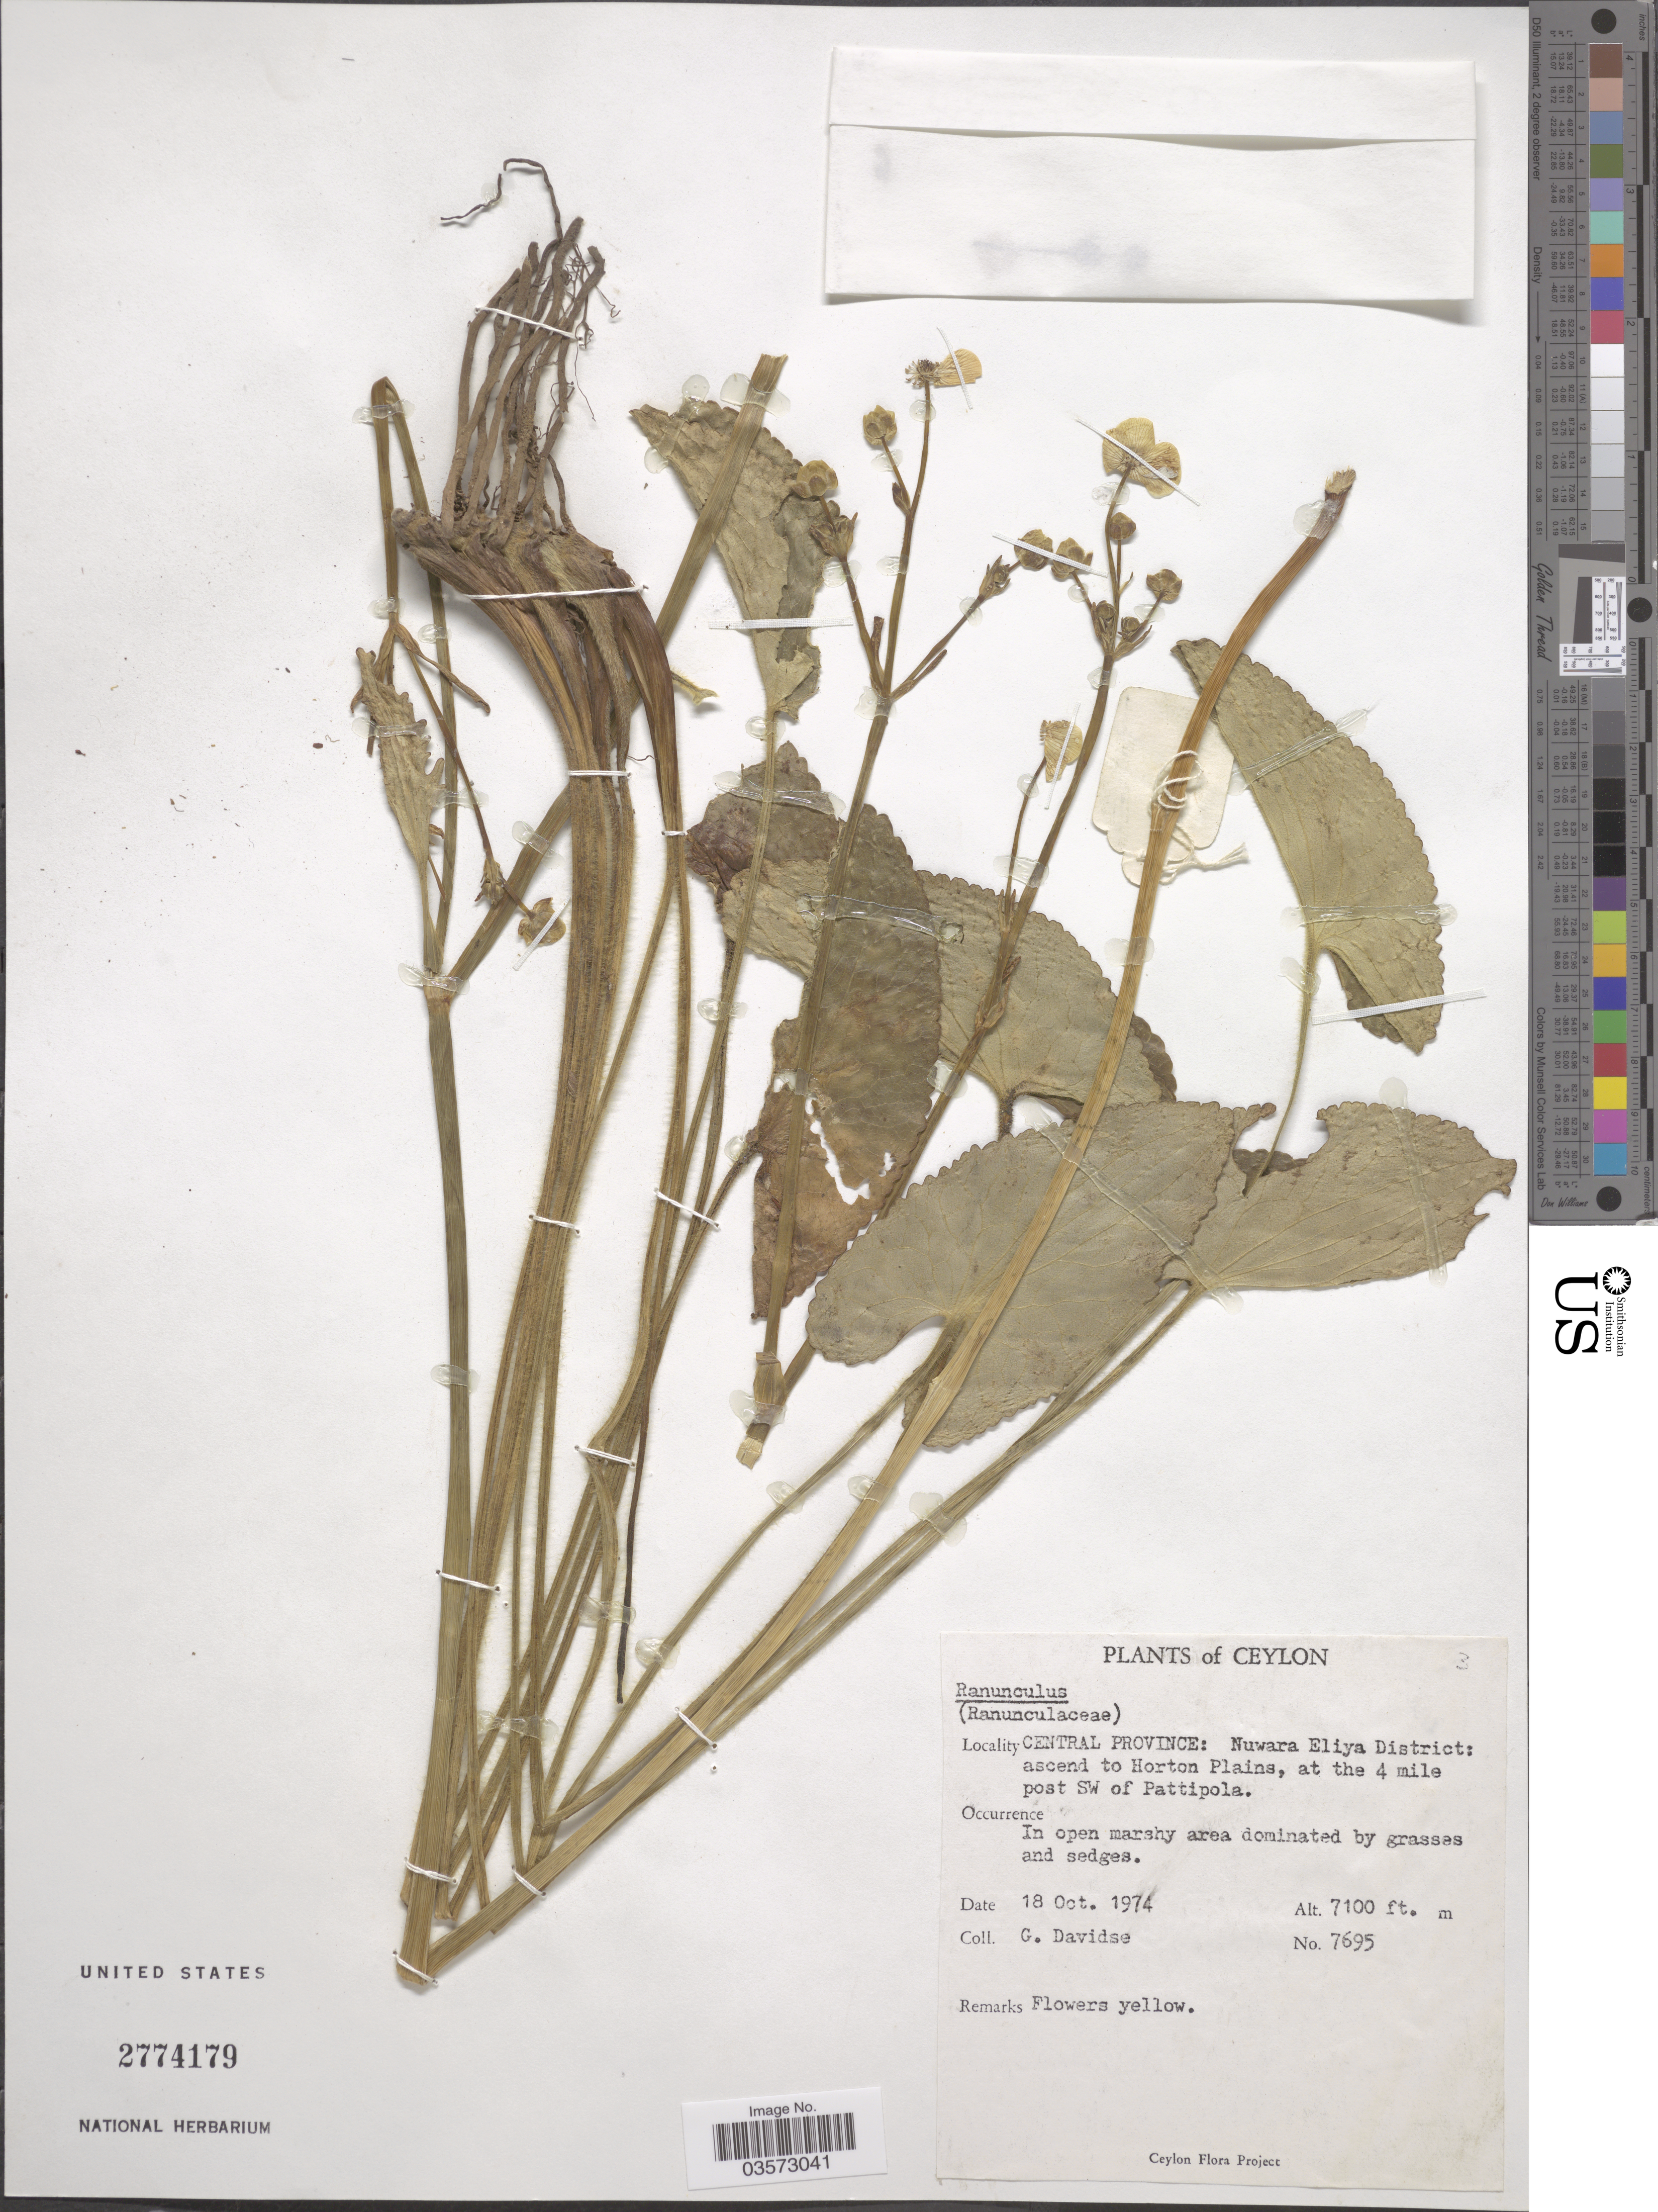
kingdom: Plantae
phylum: Tracheophyta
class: Magnoliopsida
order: Ranunculales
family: Ranunculaceae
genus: Ranunculus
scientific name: Ranunculus sp.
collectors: G. Davidse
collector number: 7695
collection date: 1974-10-18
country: Sri Lanka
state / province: Central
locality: Ceylon. Nuwara Eliya District: ascend to Horton Plains, at the 4 mile post SW of Pattipola.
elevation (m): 2164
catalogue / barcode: US 2774179